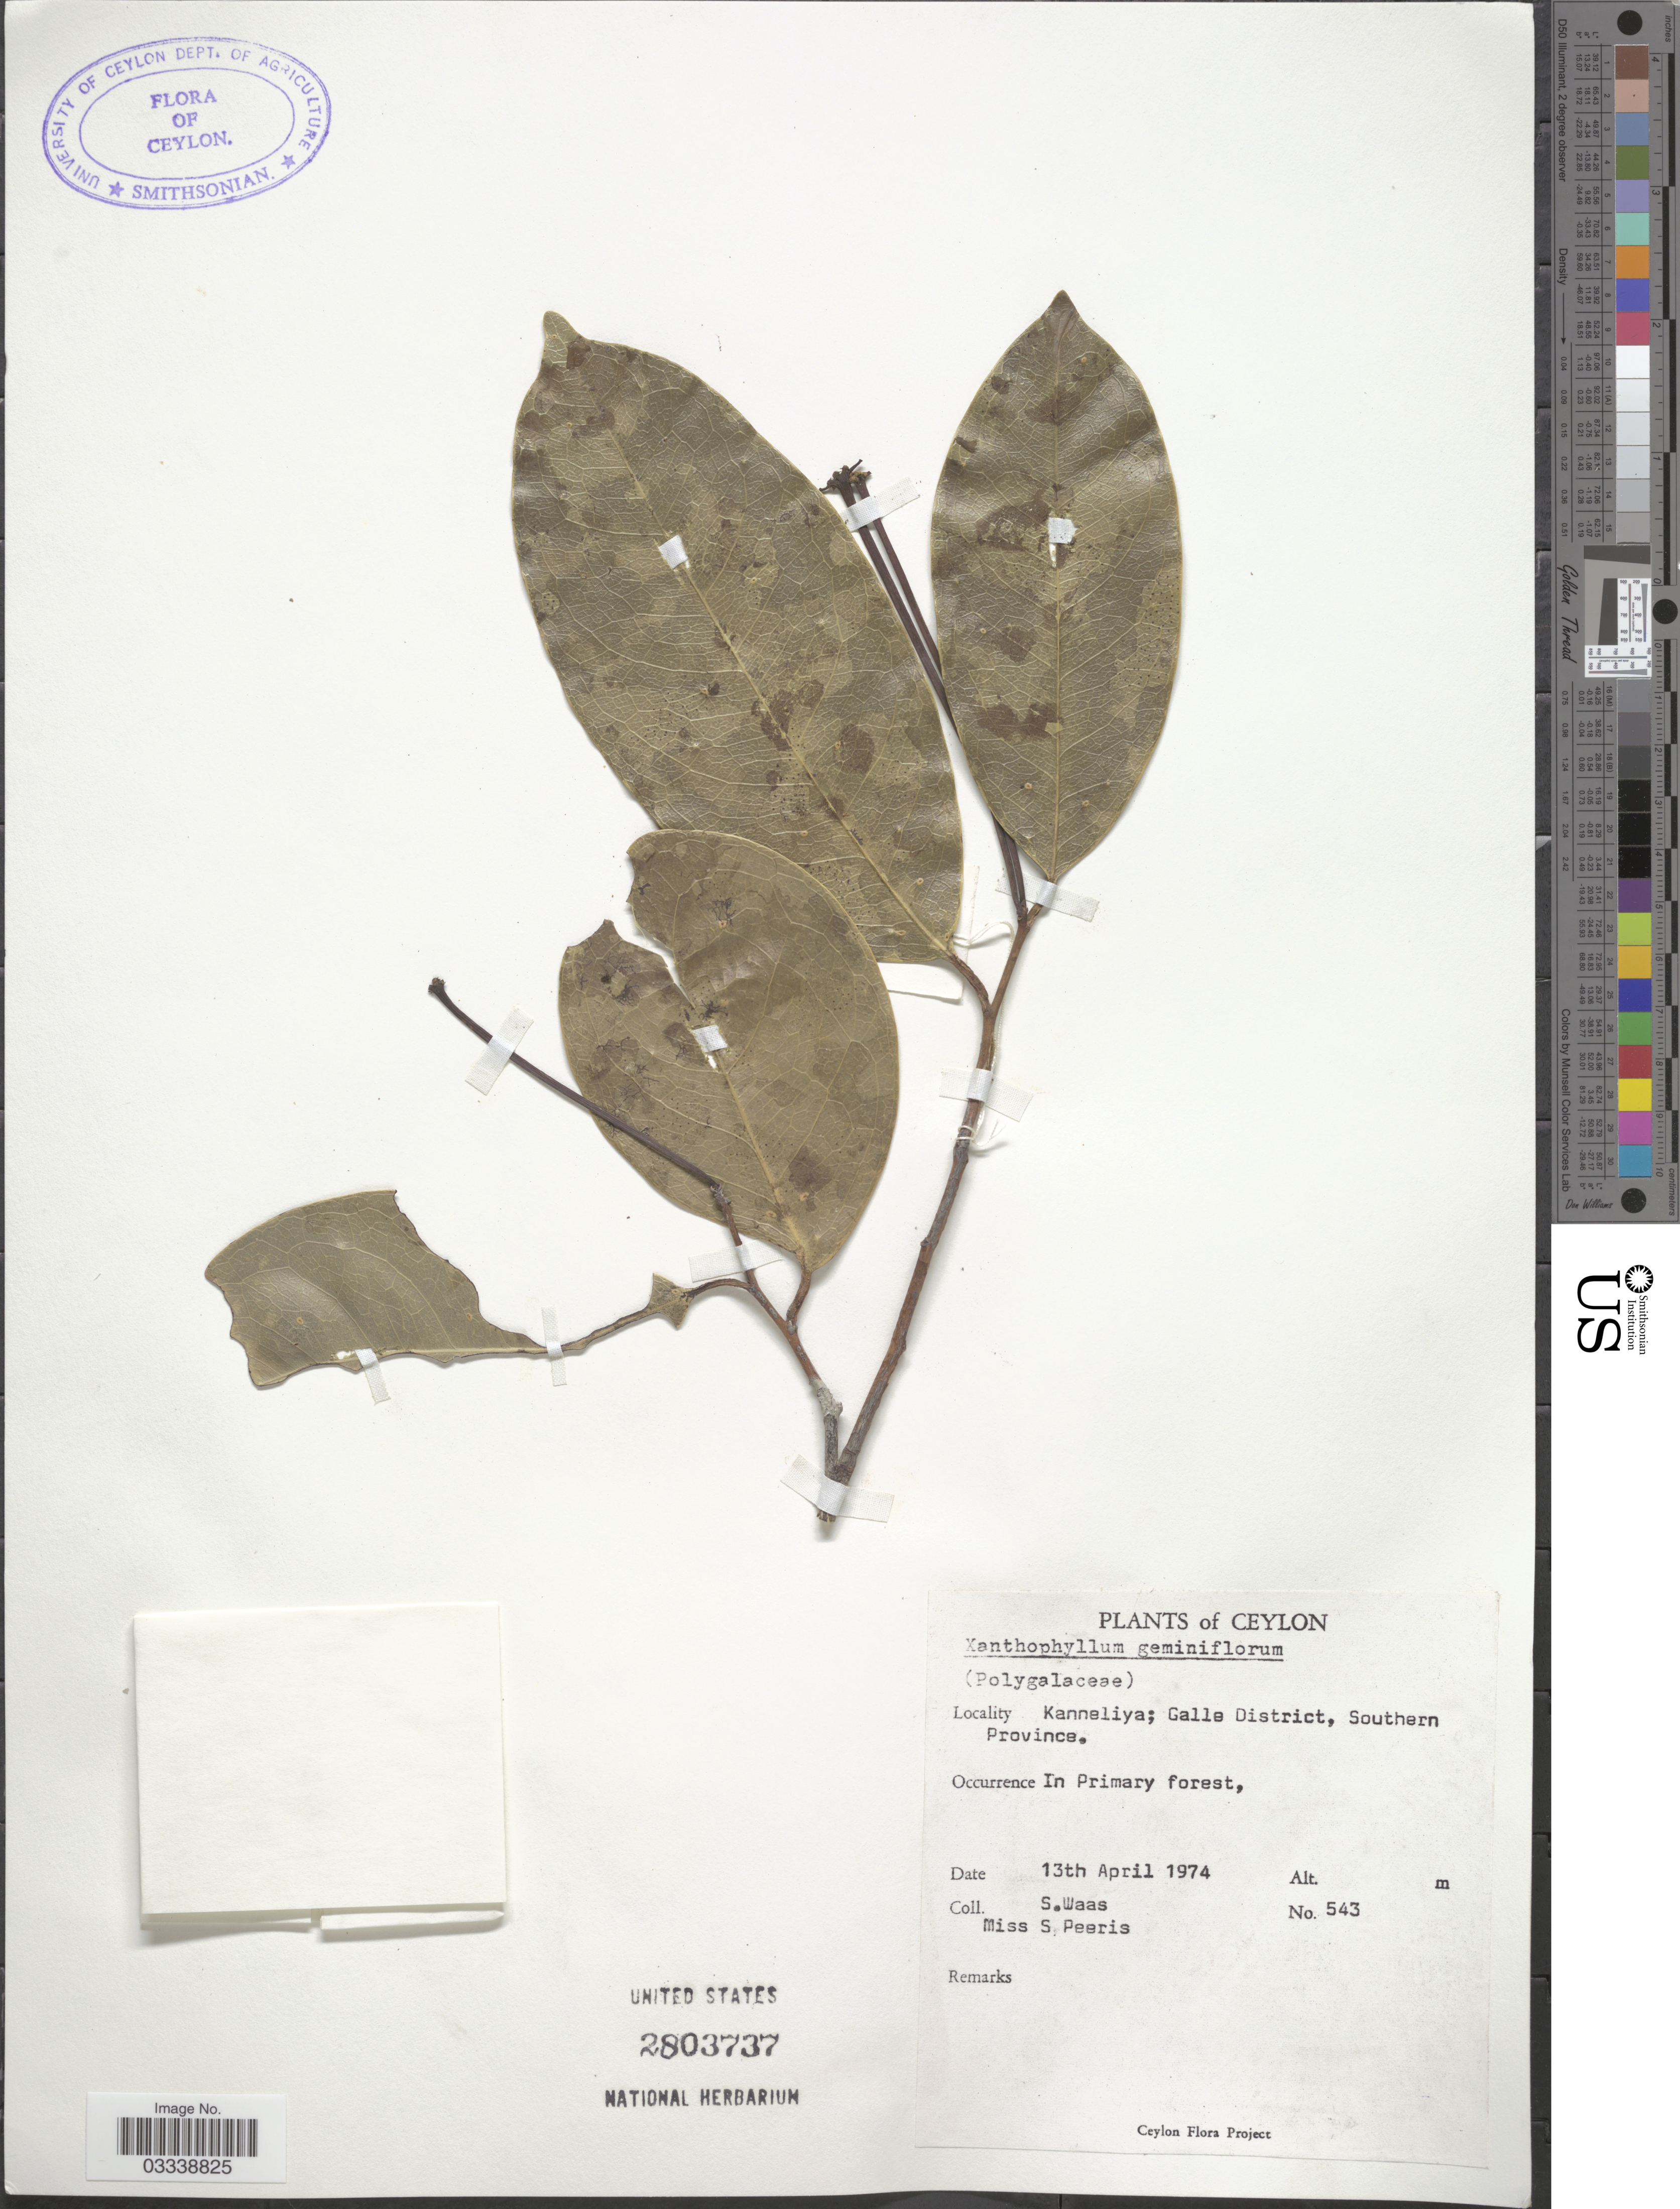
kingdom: Plantae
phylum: Tracheophyta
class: Magnoliopsida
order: Fabales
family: Polygalaceae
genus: Xanthophyllum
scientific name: Xanthophyllum zeylanicum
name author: Meijden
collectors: S. Waas & S. Peeris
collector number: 543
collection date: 1974-04-13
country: Sri Lanka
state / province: Southern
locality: Ceylon. Kanneliya; Galle District.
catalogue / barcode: US 2803737